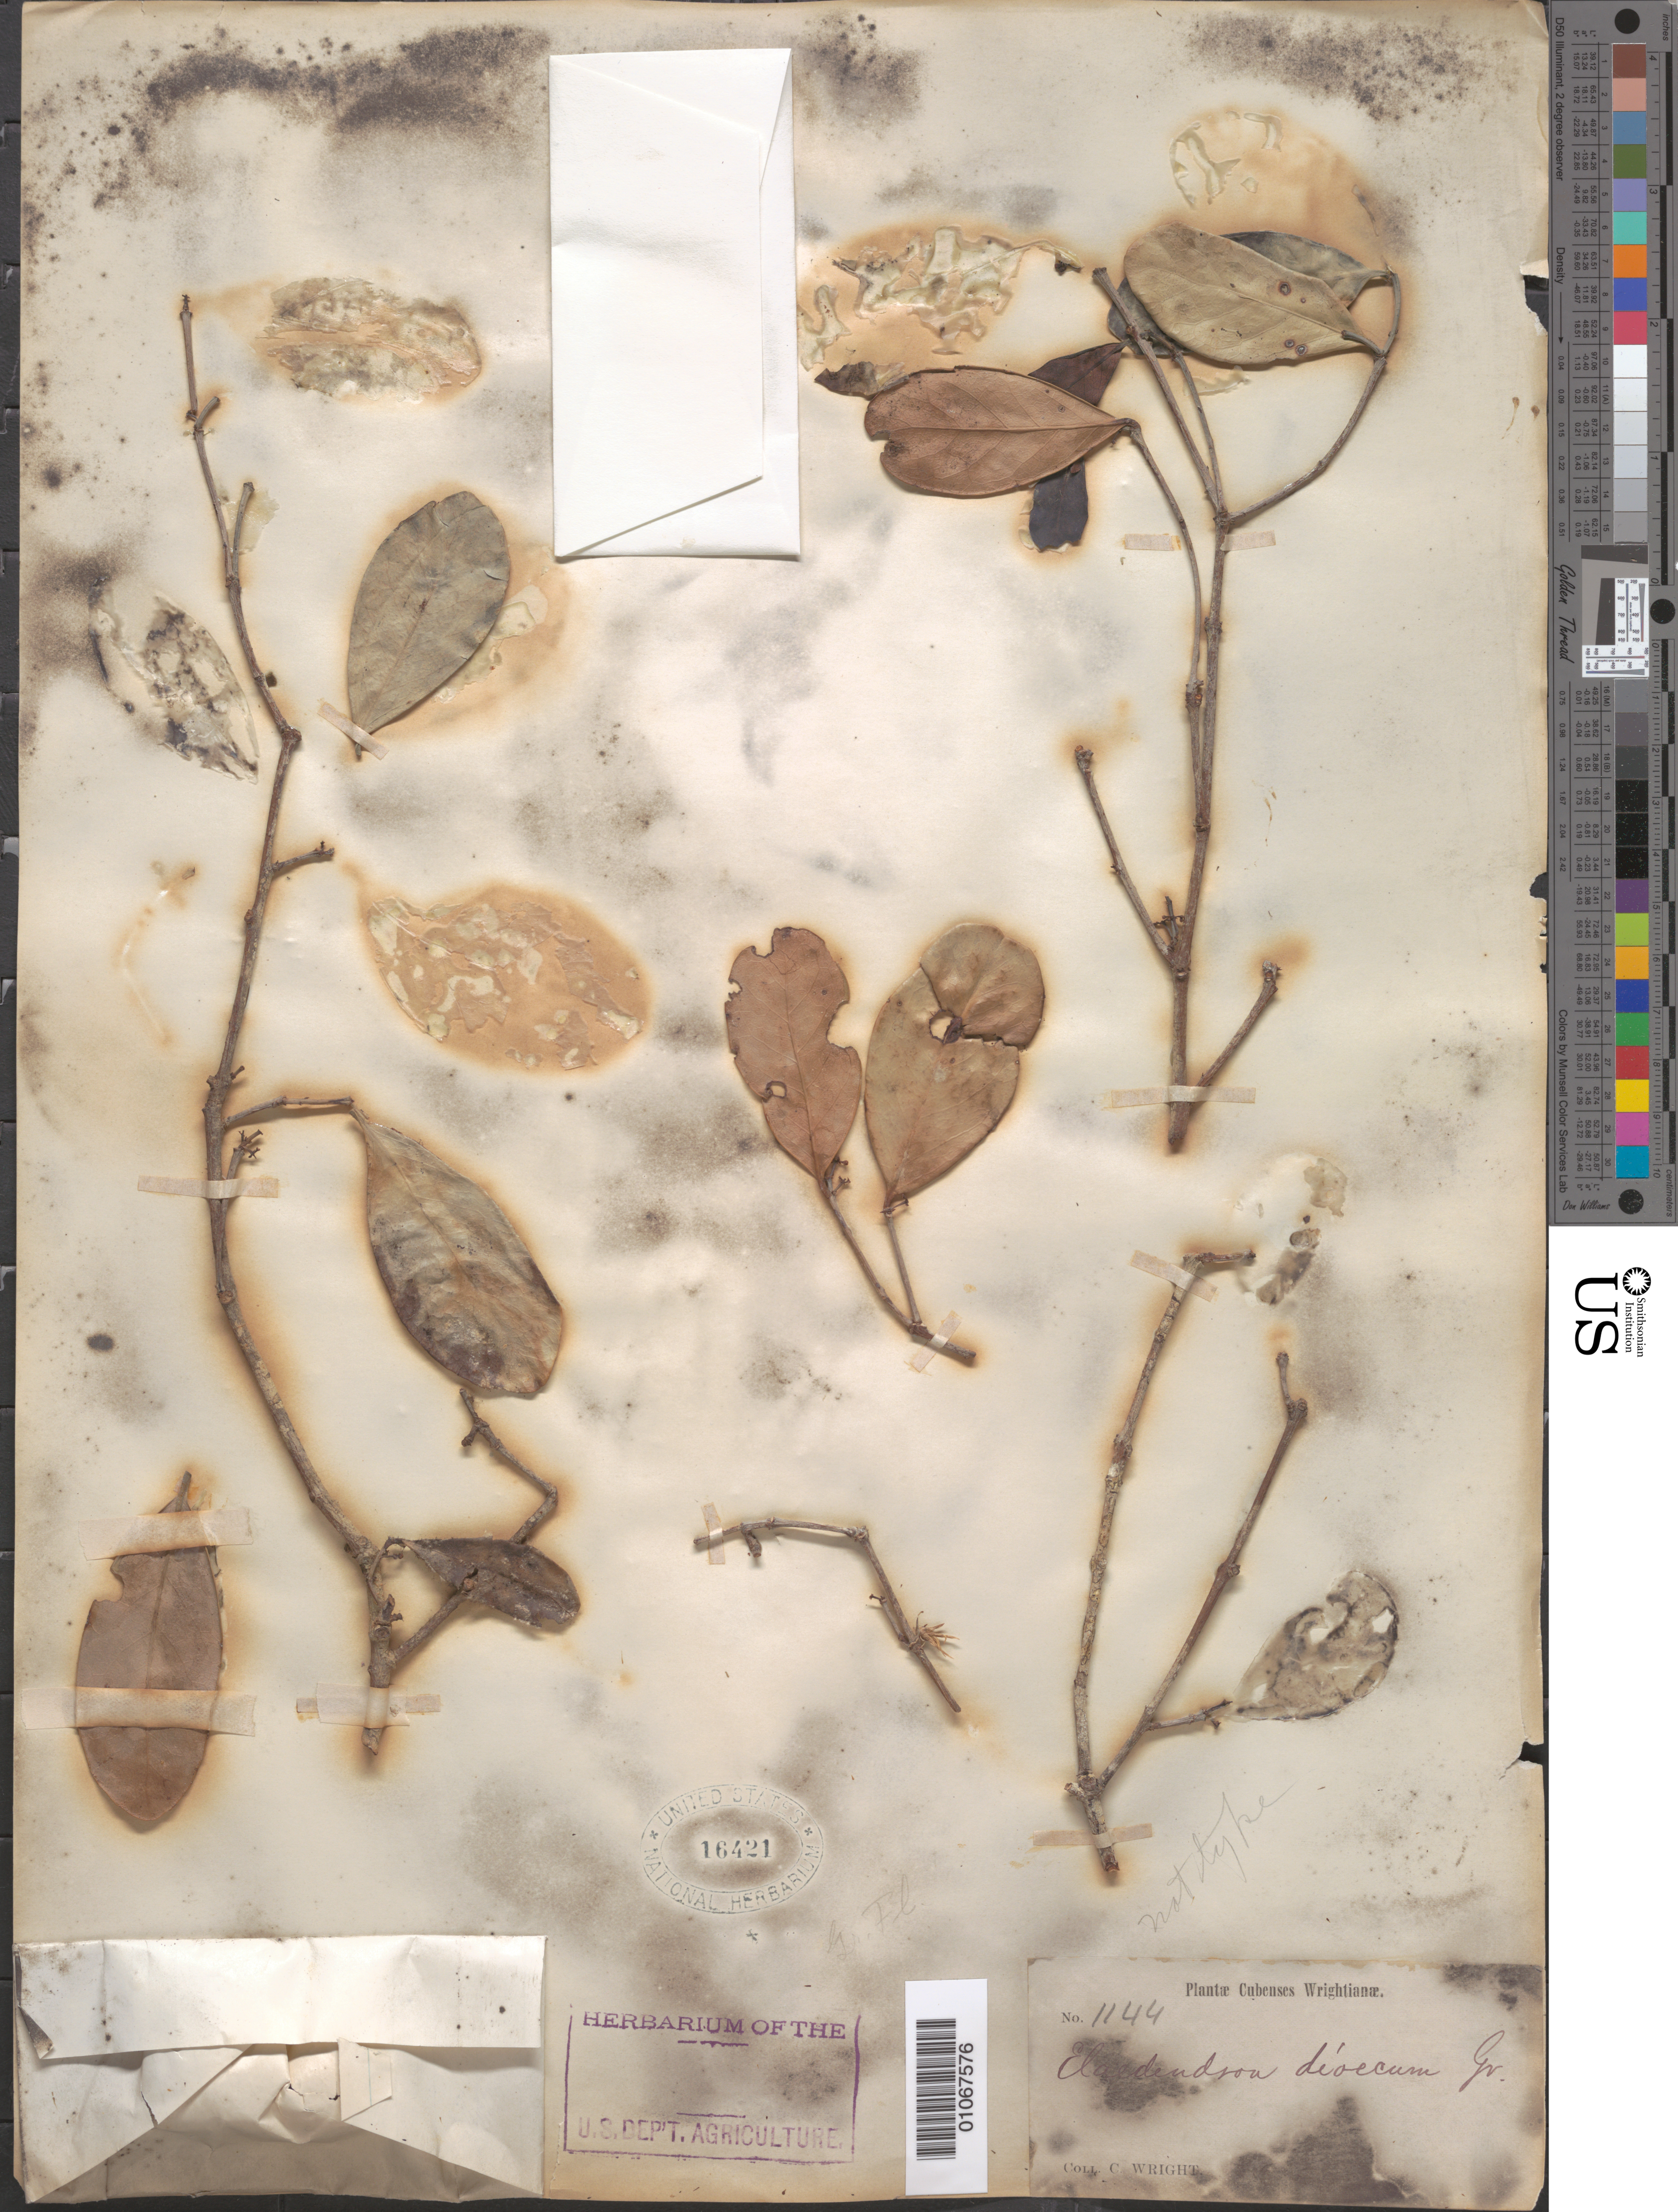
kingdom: Plantae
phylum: Tracheophyta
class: Magnoliopsida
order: Celastrales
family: Celastraceae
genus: Elaeodendron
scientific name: Elaeodendron dioicum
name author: Griseb.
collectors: C. Wright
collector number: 1144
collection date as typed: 1800 to 1899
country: Cuba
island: Cuba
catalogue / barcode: US 16421